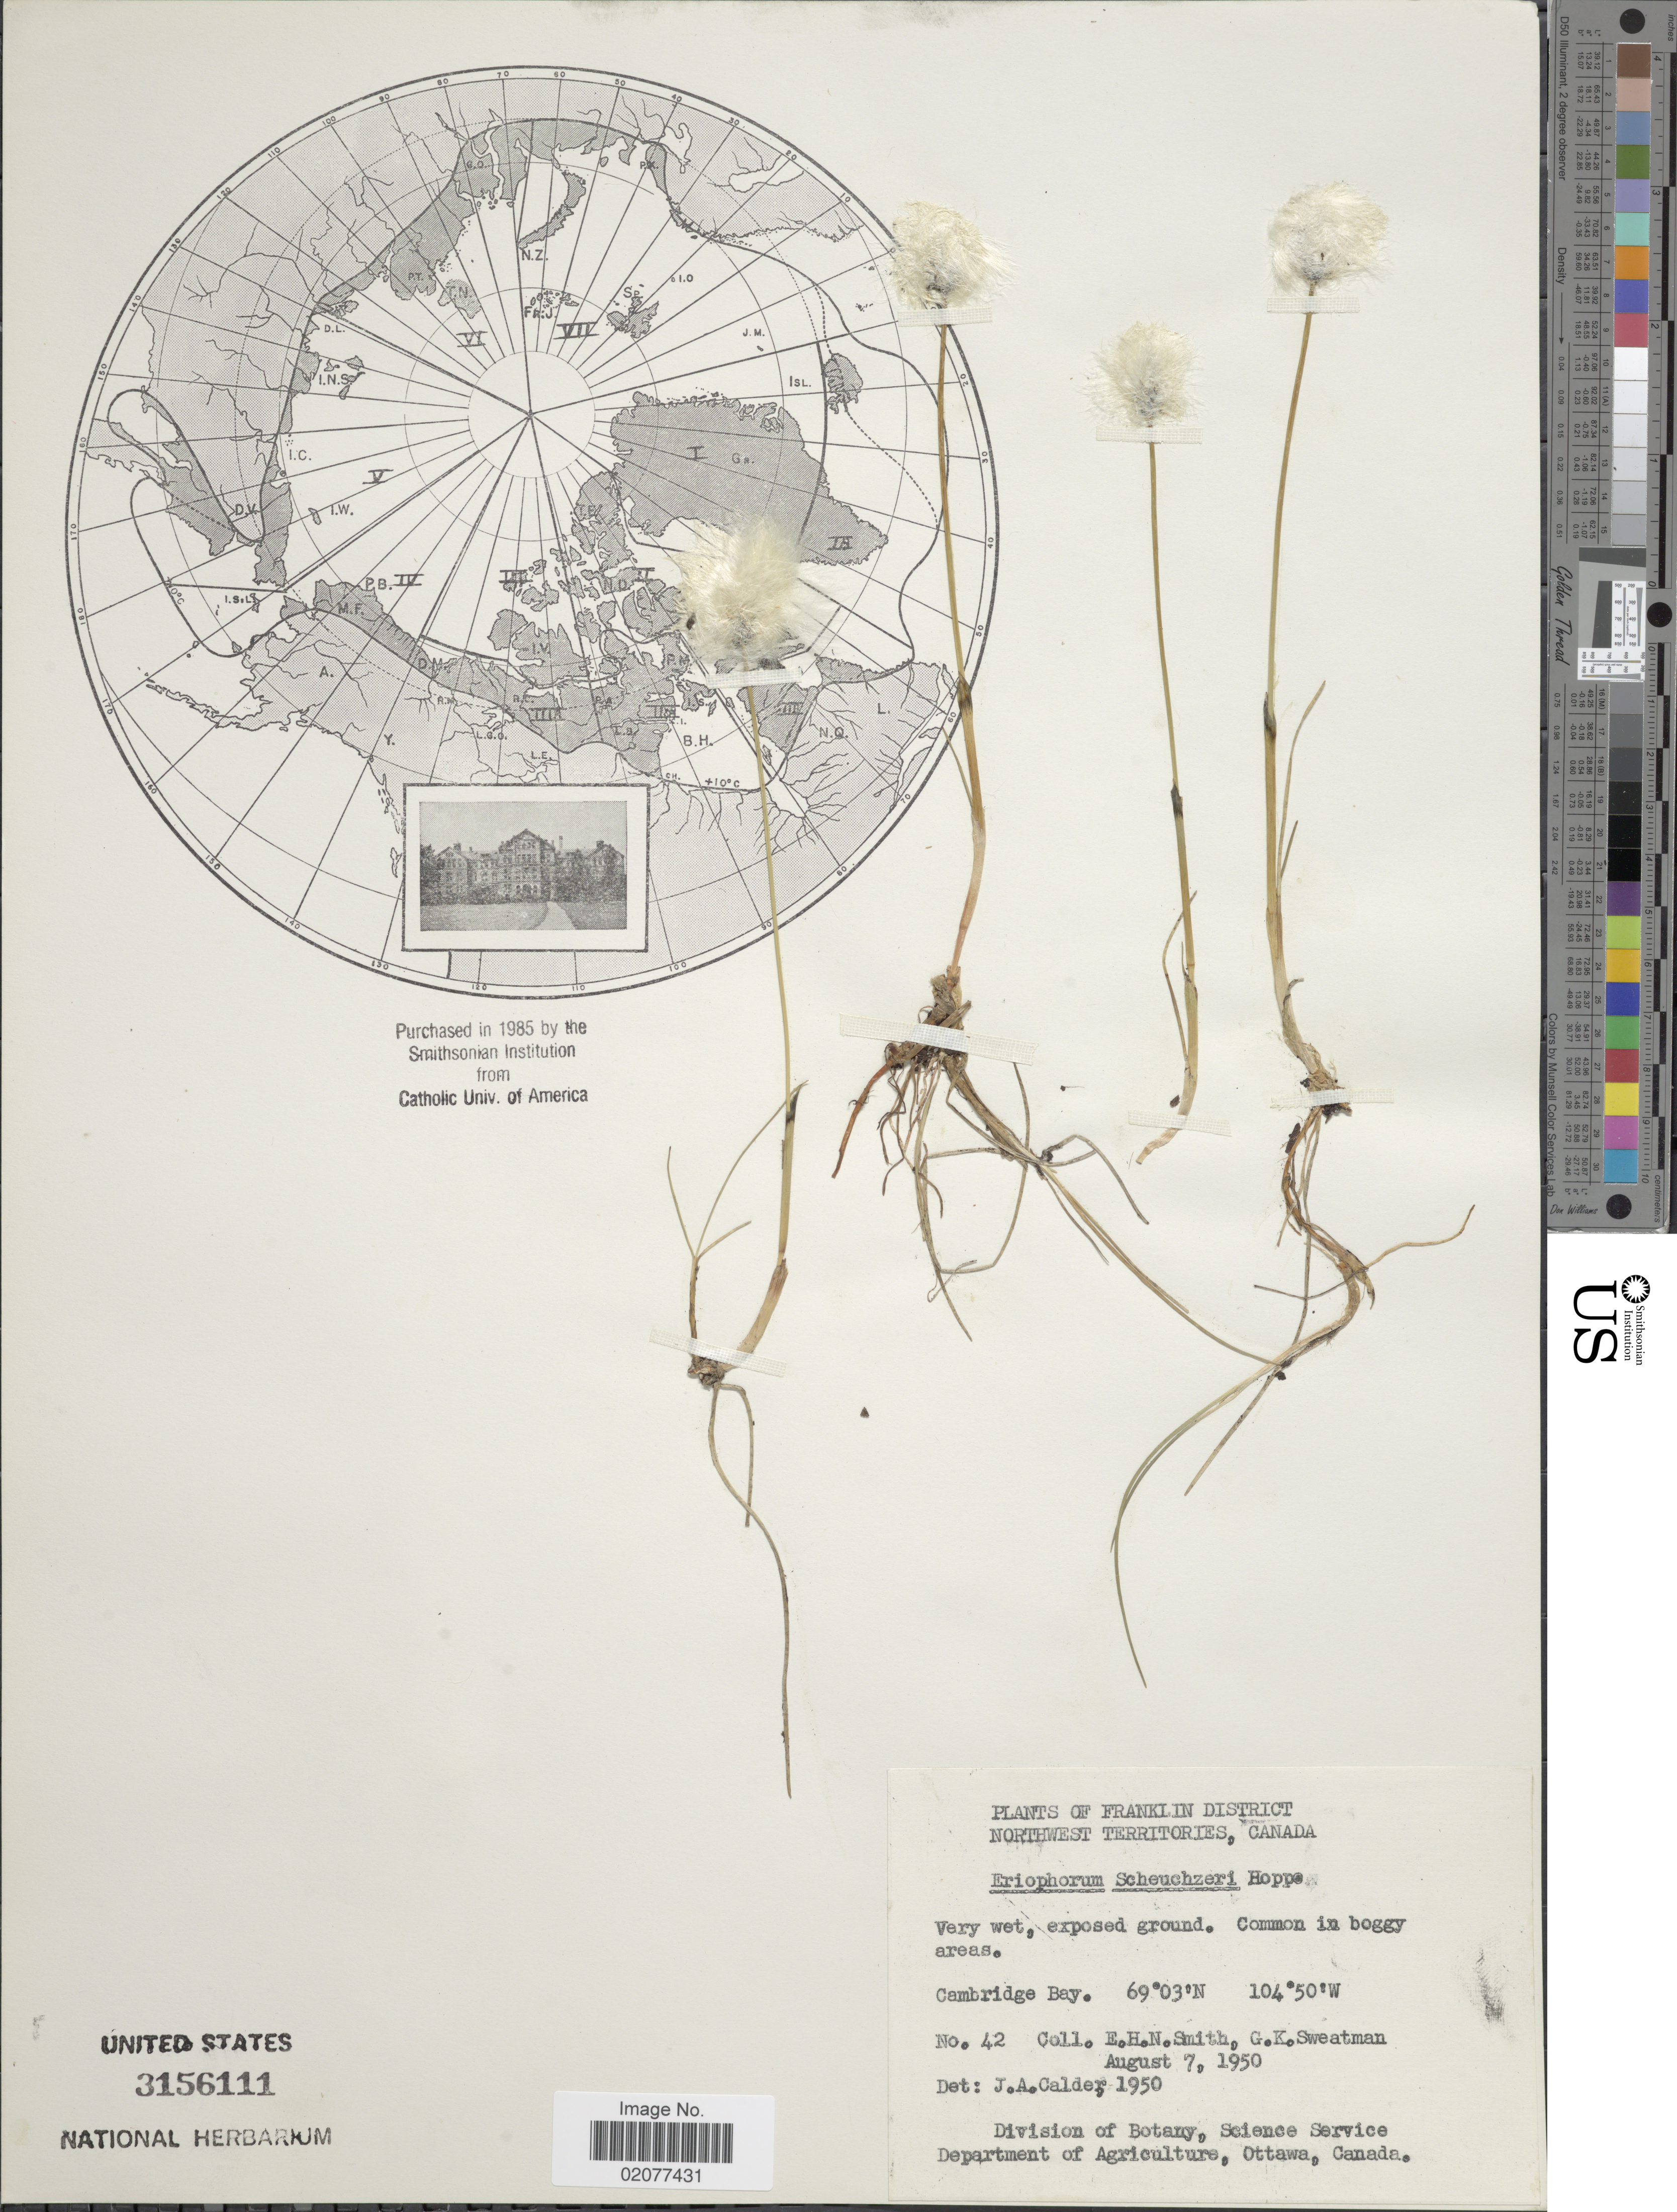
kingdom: Plantae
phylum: Tracheophyta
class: Liliopsida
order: Poales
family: Cyperaceae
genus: Eriophorum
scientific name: Eriophorum scheuchzeri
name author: Hoppe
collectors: E. Smith & G. Sweatman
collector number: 42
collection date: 1950-08-07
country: Canada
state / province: Northwest Territories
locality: Franklin District. Northwest Territories, Canada. Cambridge Bay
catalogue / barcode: US 3156111